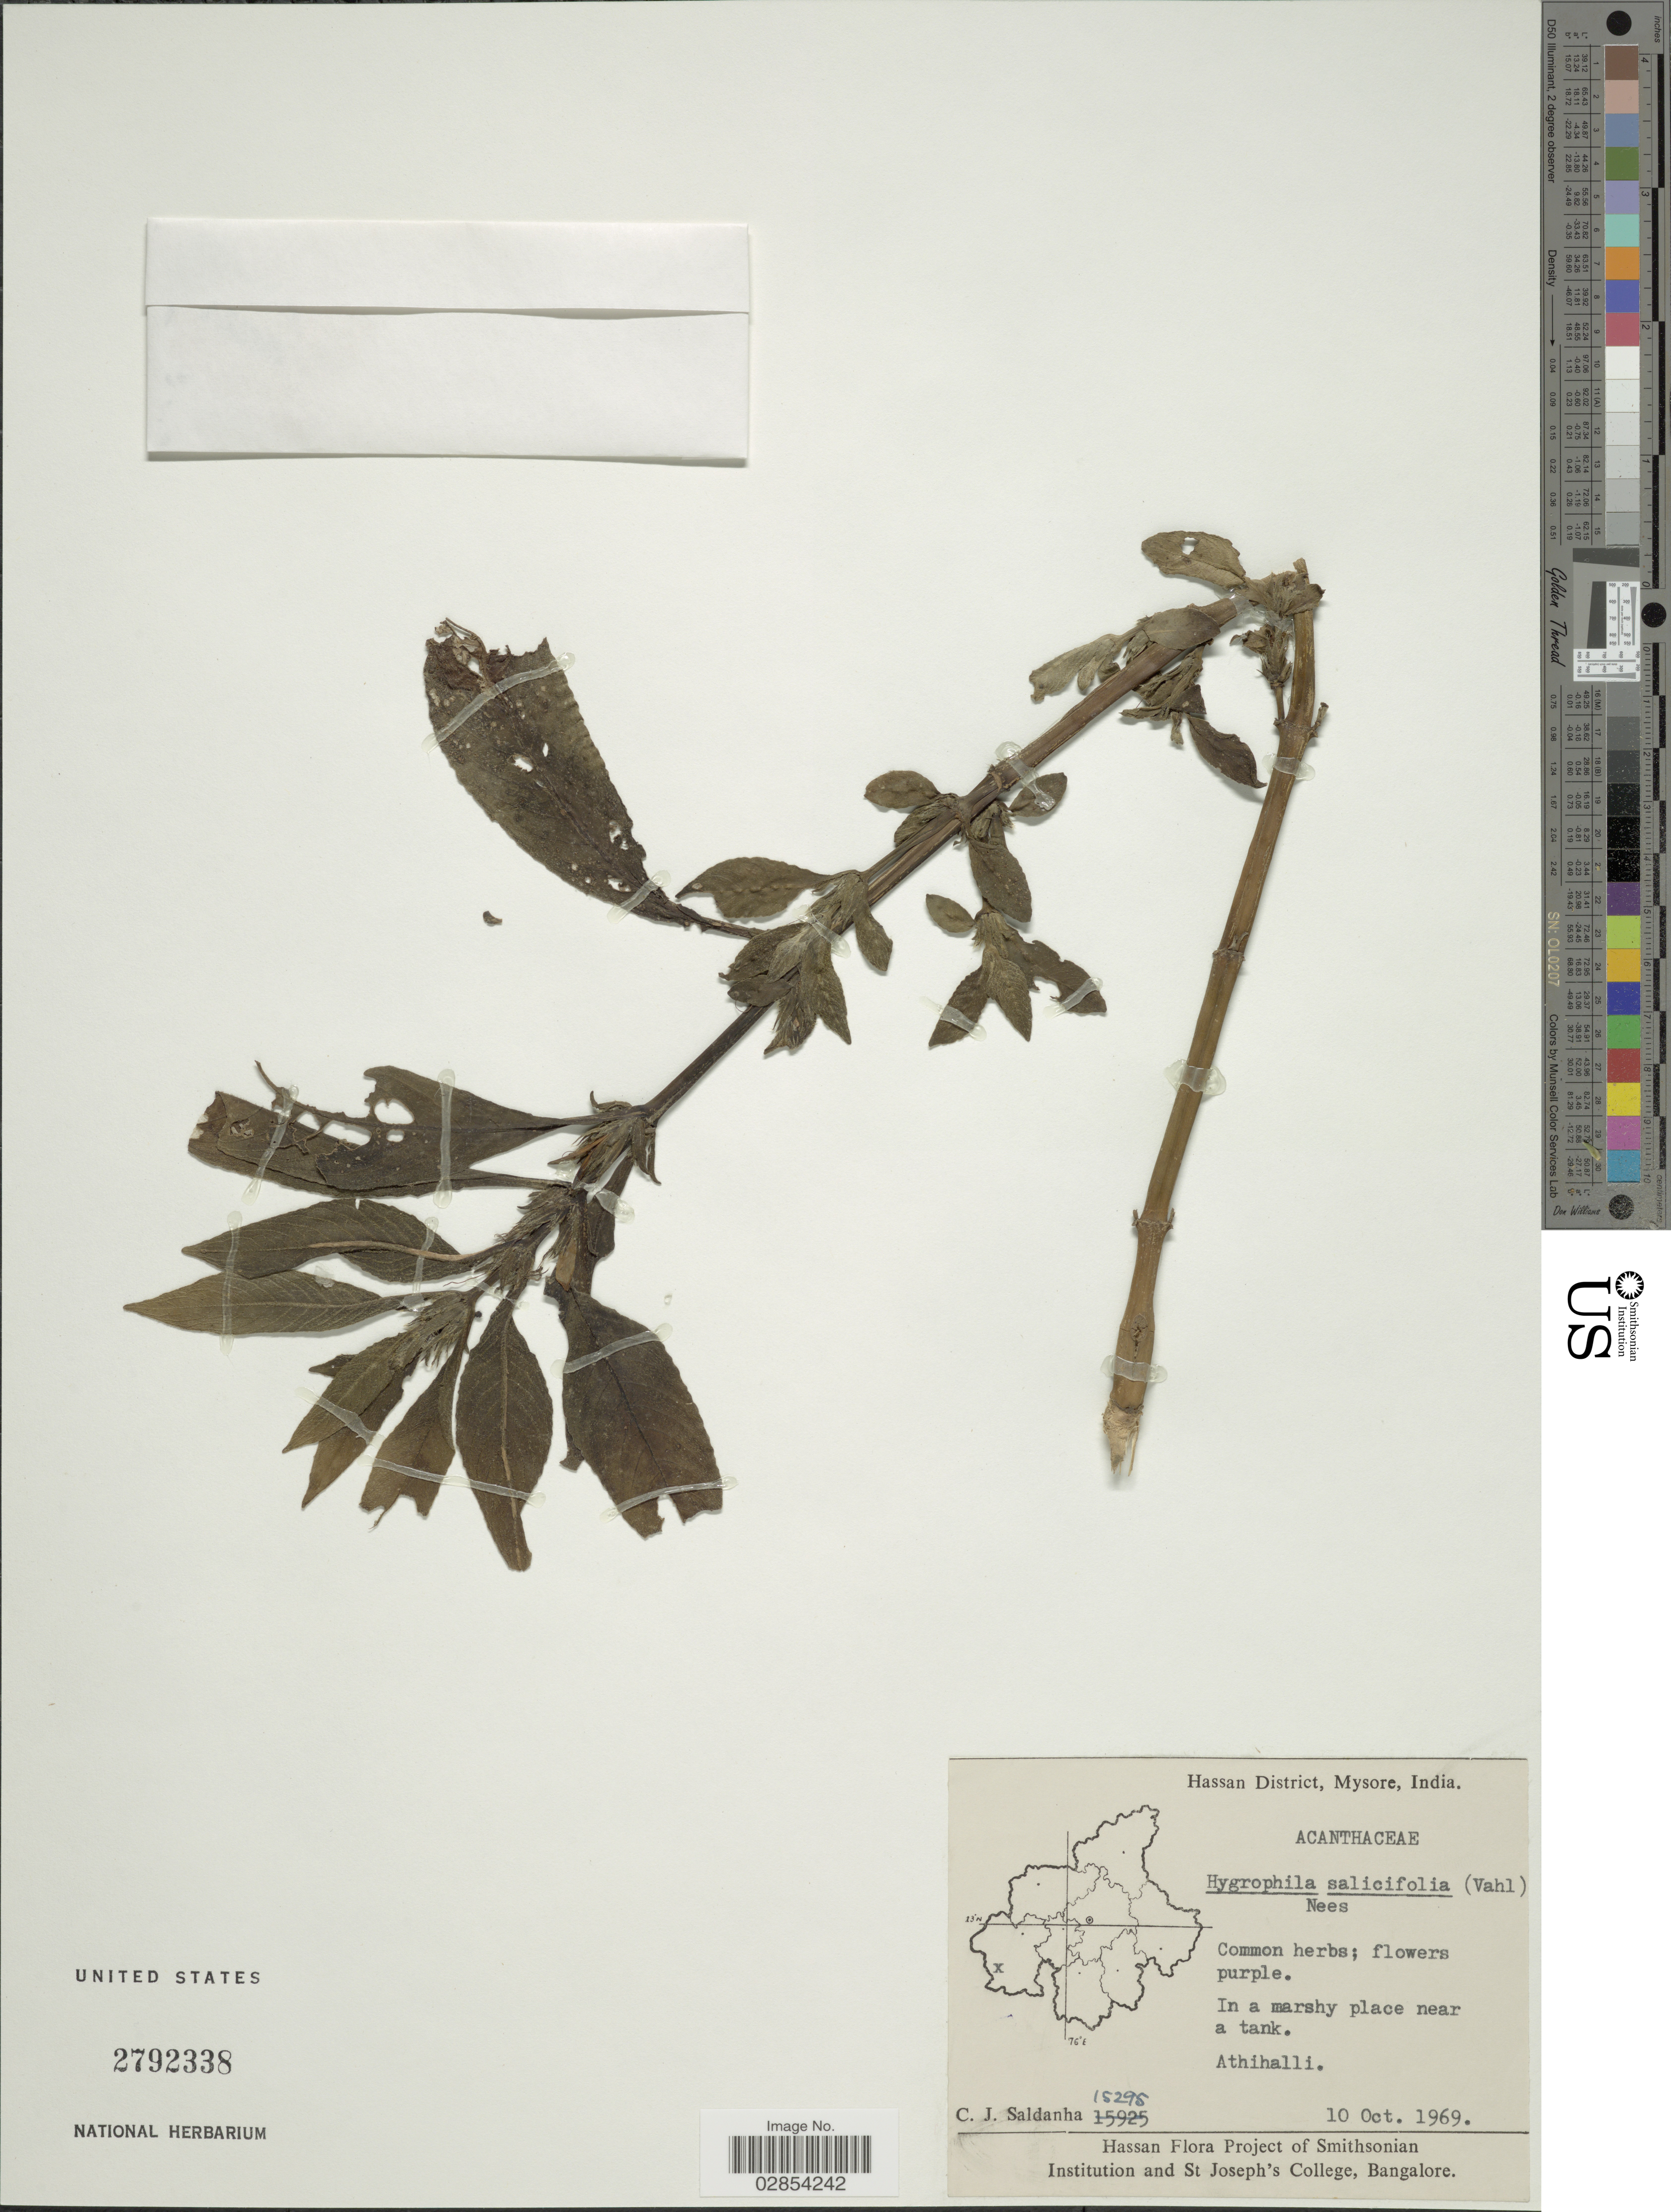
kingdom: Plantae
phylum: Tracheophyta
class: Magnoliopsida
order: Lamiales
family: Acanthaceae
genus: Hygrophila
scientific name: Hygrophila salicifolia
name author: (Vahl) Nees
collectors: C. J. Saldanha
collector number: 15295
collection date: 1969-10-10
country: India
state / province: Karnataka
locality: Hassan District, Mysore. Athihalli.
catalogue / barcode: US 2792338